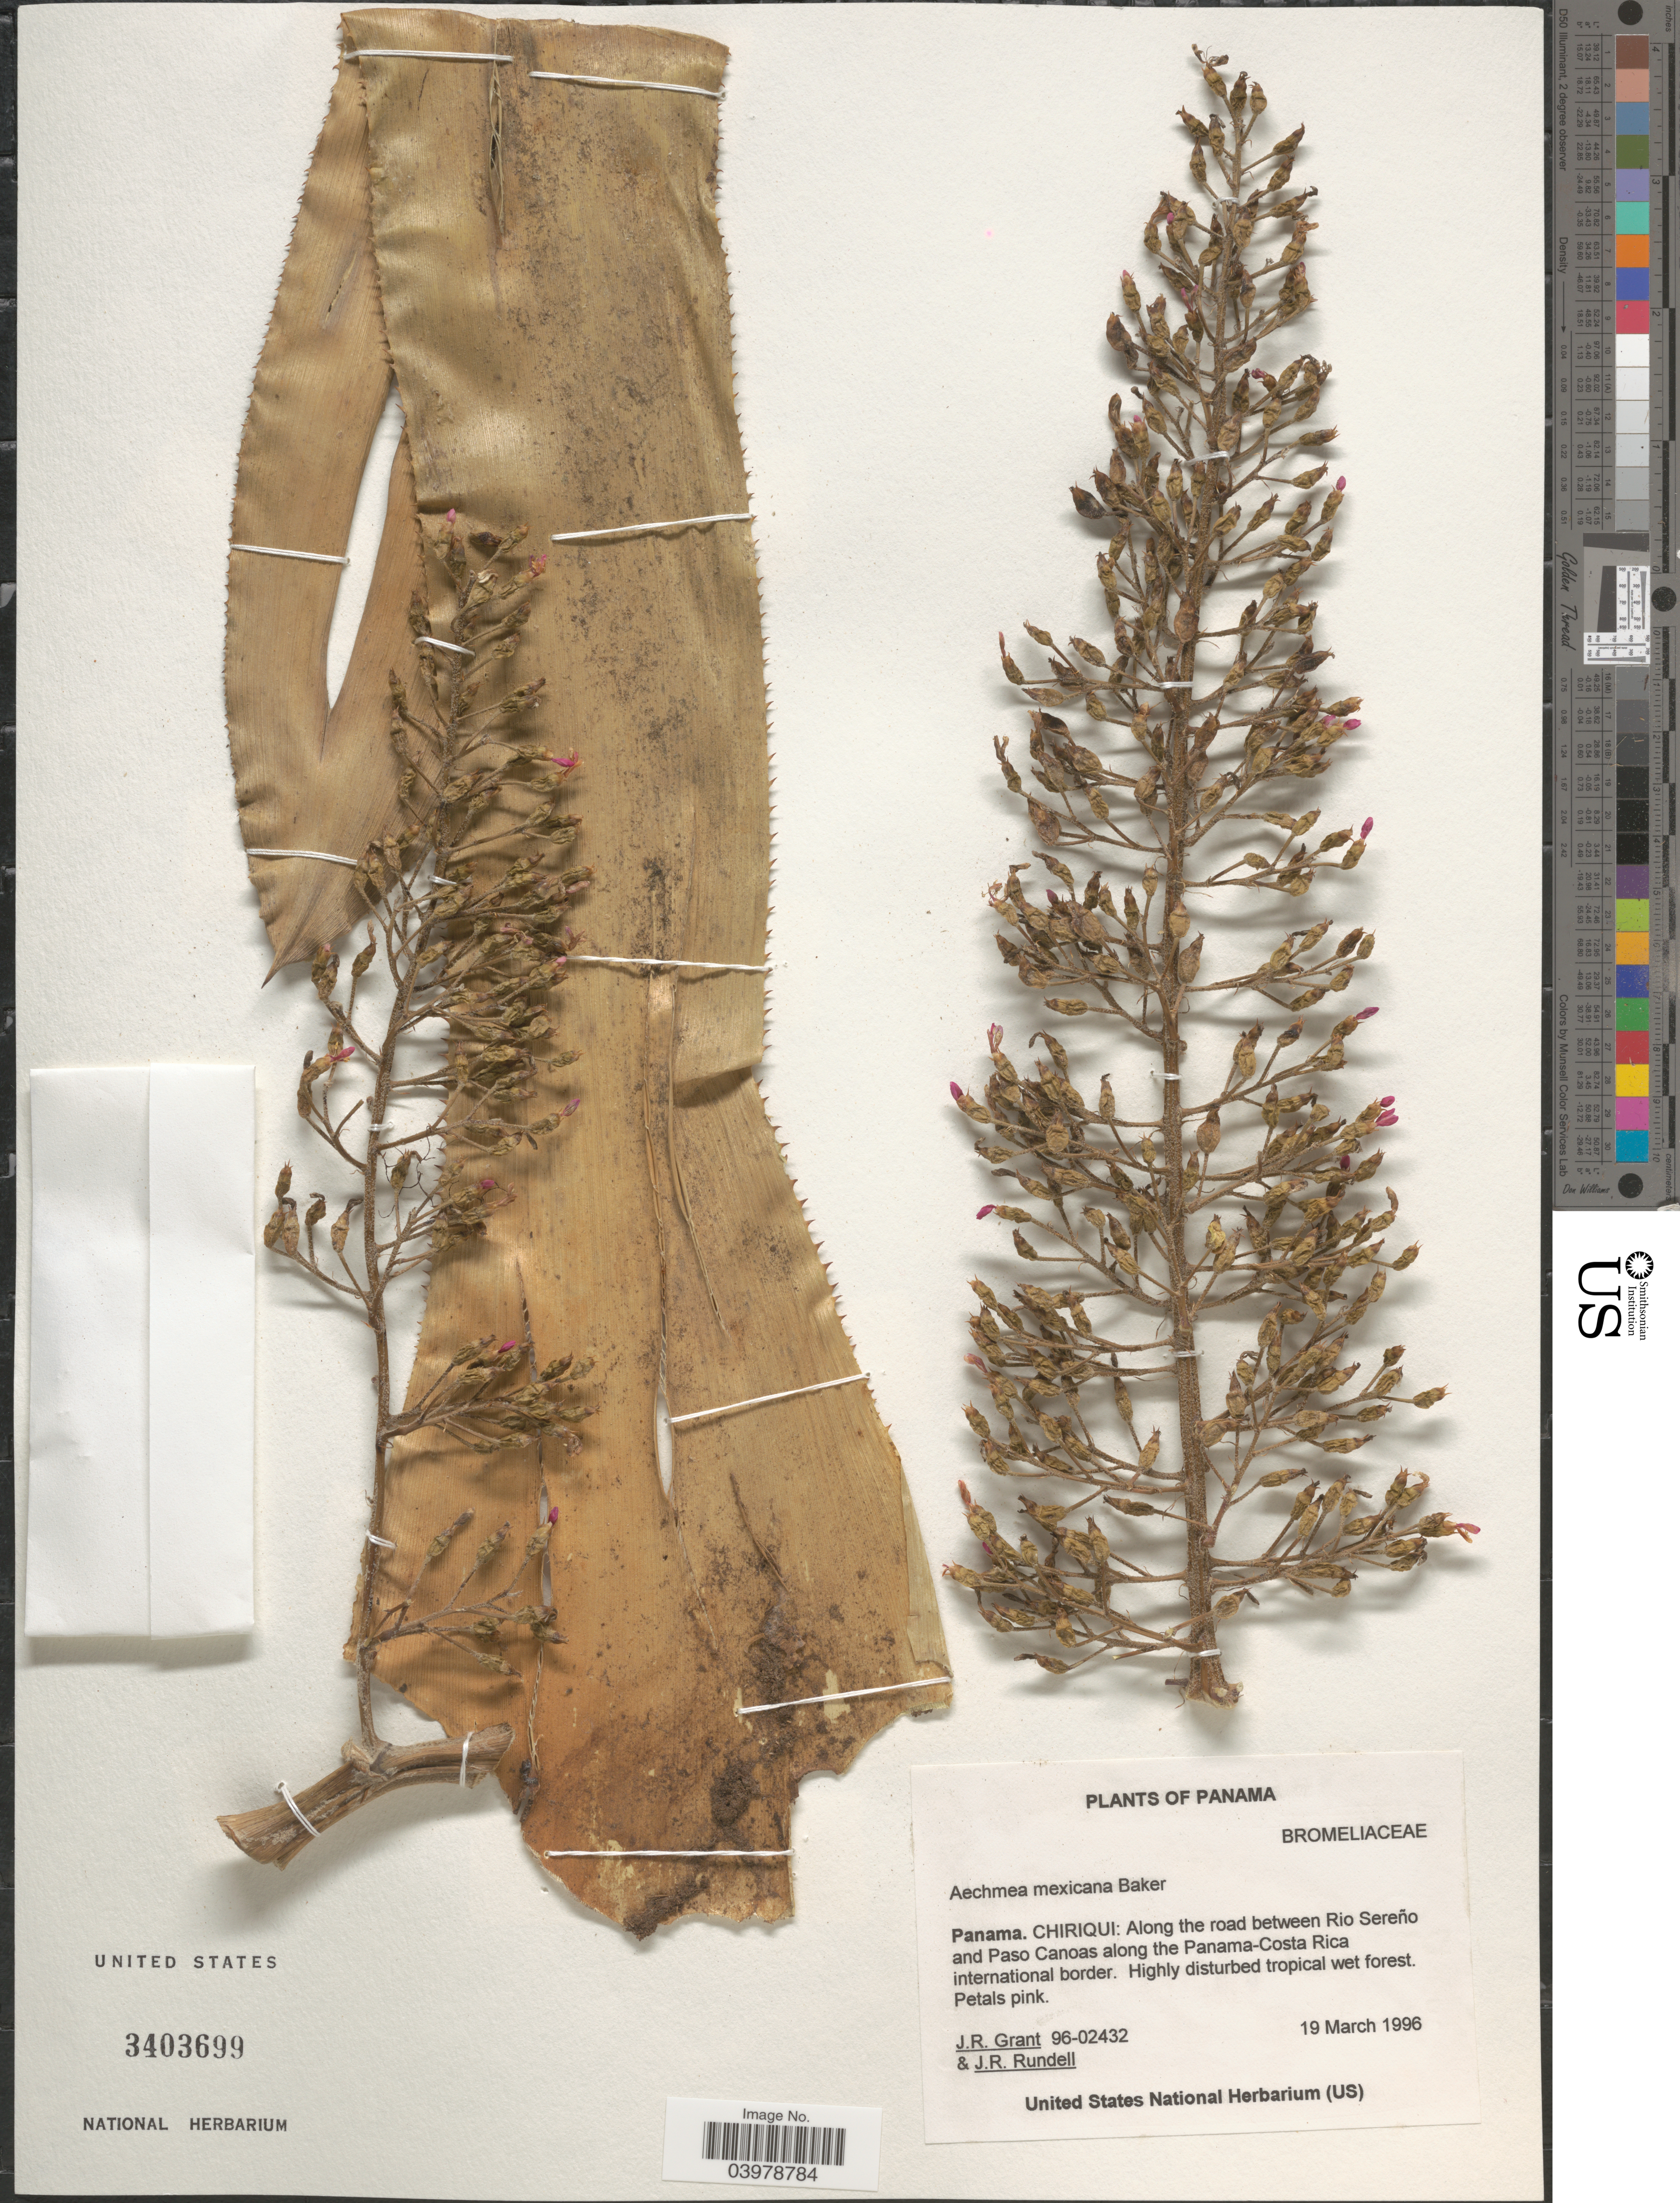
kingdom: Plantae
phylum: Tracheophyta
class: Liliopsida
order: Poales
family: Bromeliaceae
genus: Aechmea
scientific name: Aechmea mexicana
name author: Baker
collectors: J. Grant & J. R. Rundell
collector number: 96-02432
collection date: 1996-03-19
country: Panama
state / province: Chiriqui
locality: Along the road between Rio Sereño and Paso Canoas along the Panama-Costa Rica international border.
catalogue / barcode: US 3403699